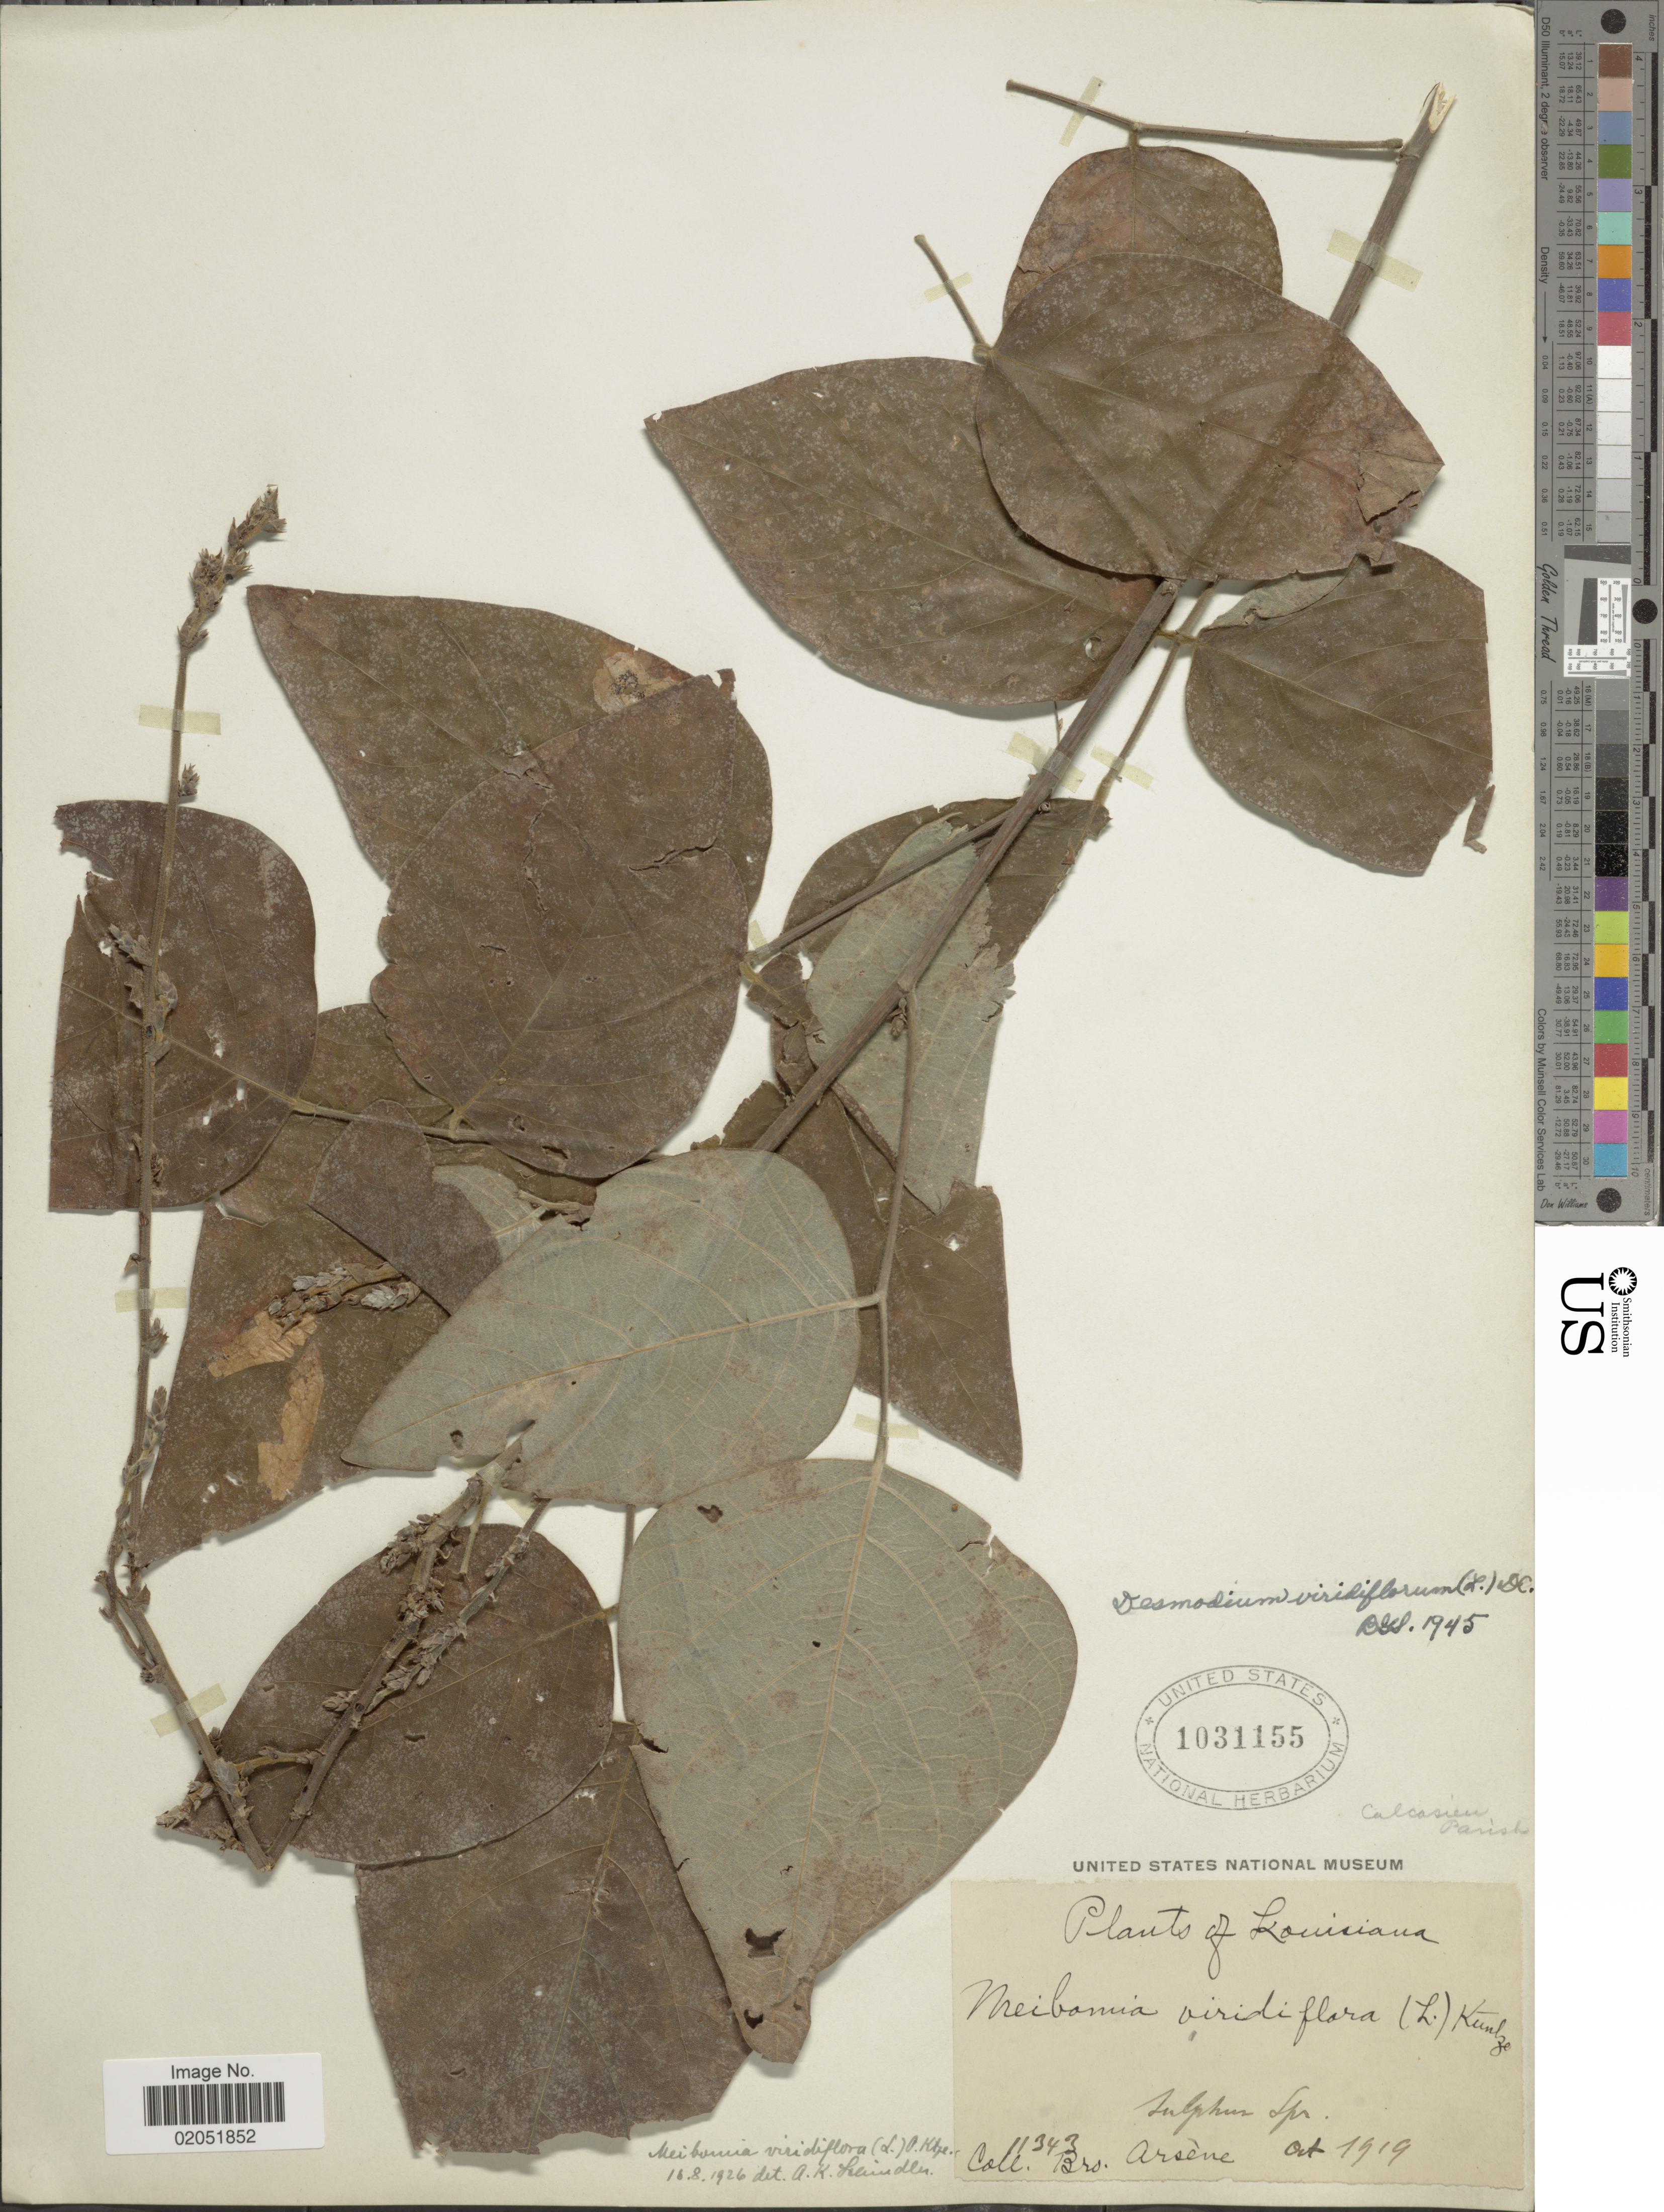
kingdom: Plantae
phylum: Tracheophyta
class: Magnoliopsida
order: Fabales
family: Fabaceae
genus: Desmodium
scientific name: Desmodium viridiflorum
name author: (L.) DC.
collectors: F. Hyacinth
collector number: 11343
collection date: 1919-10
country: United States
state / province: Louisiana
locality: Louisiana, Sulphur Spr.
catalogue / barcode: US 1031155